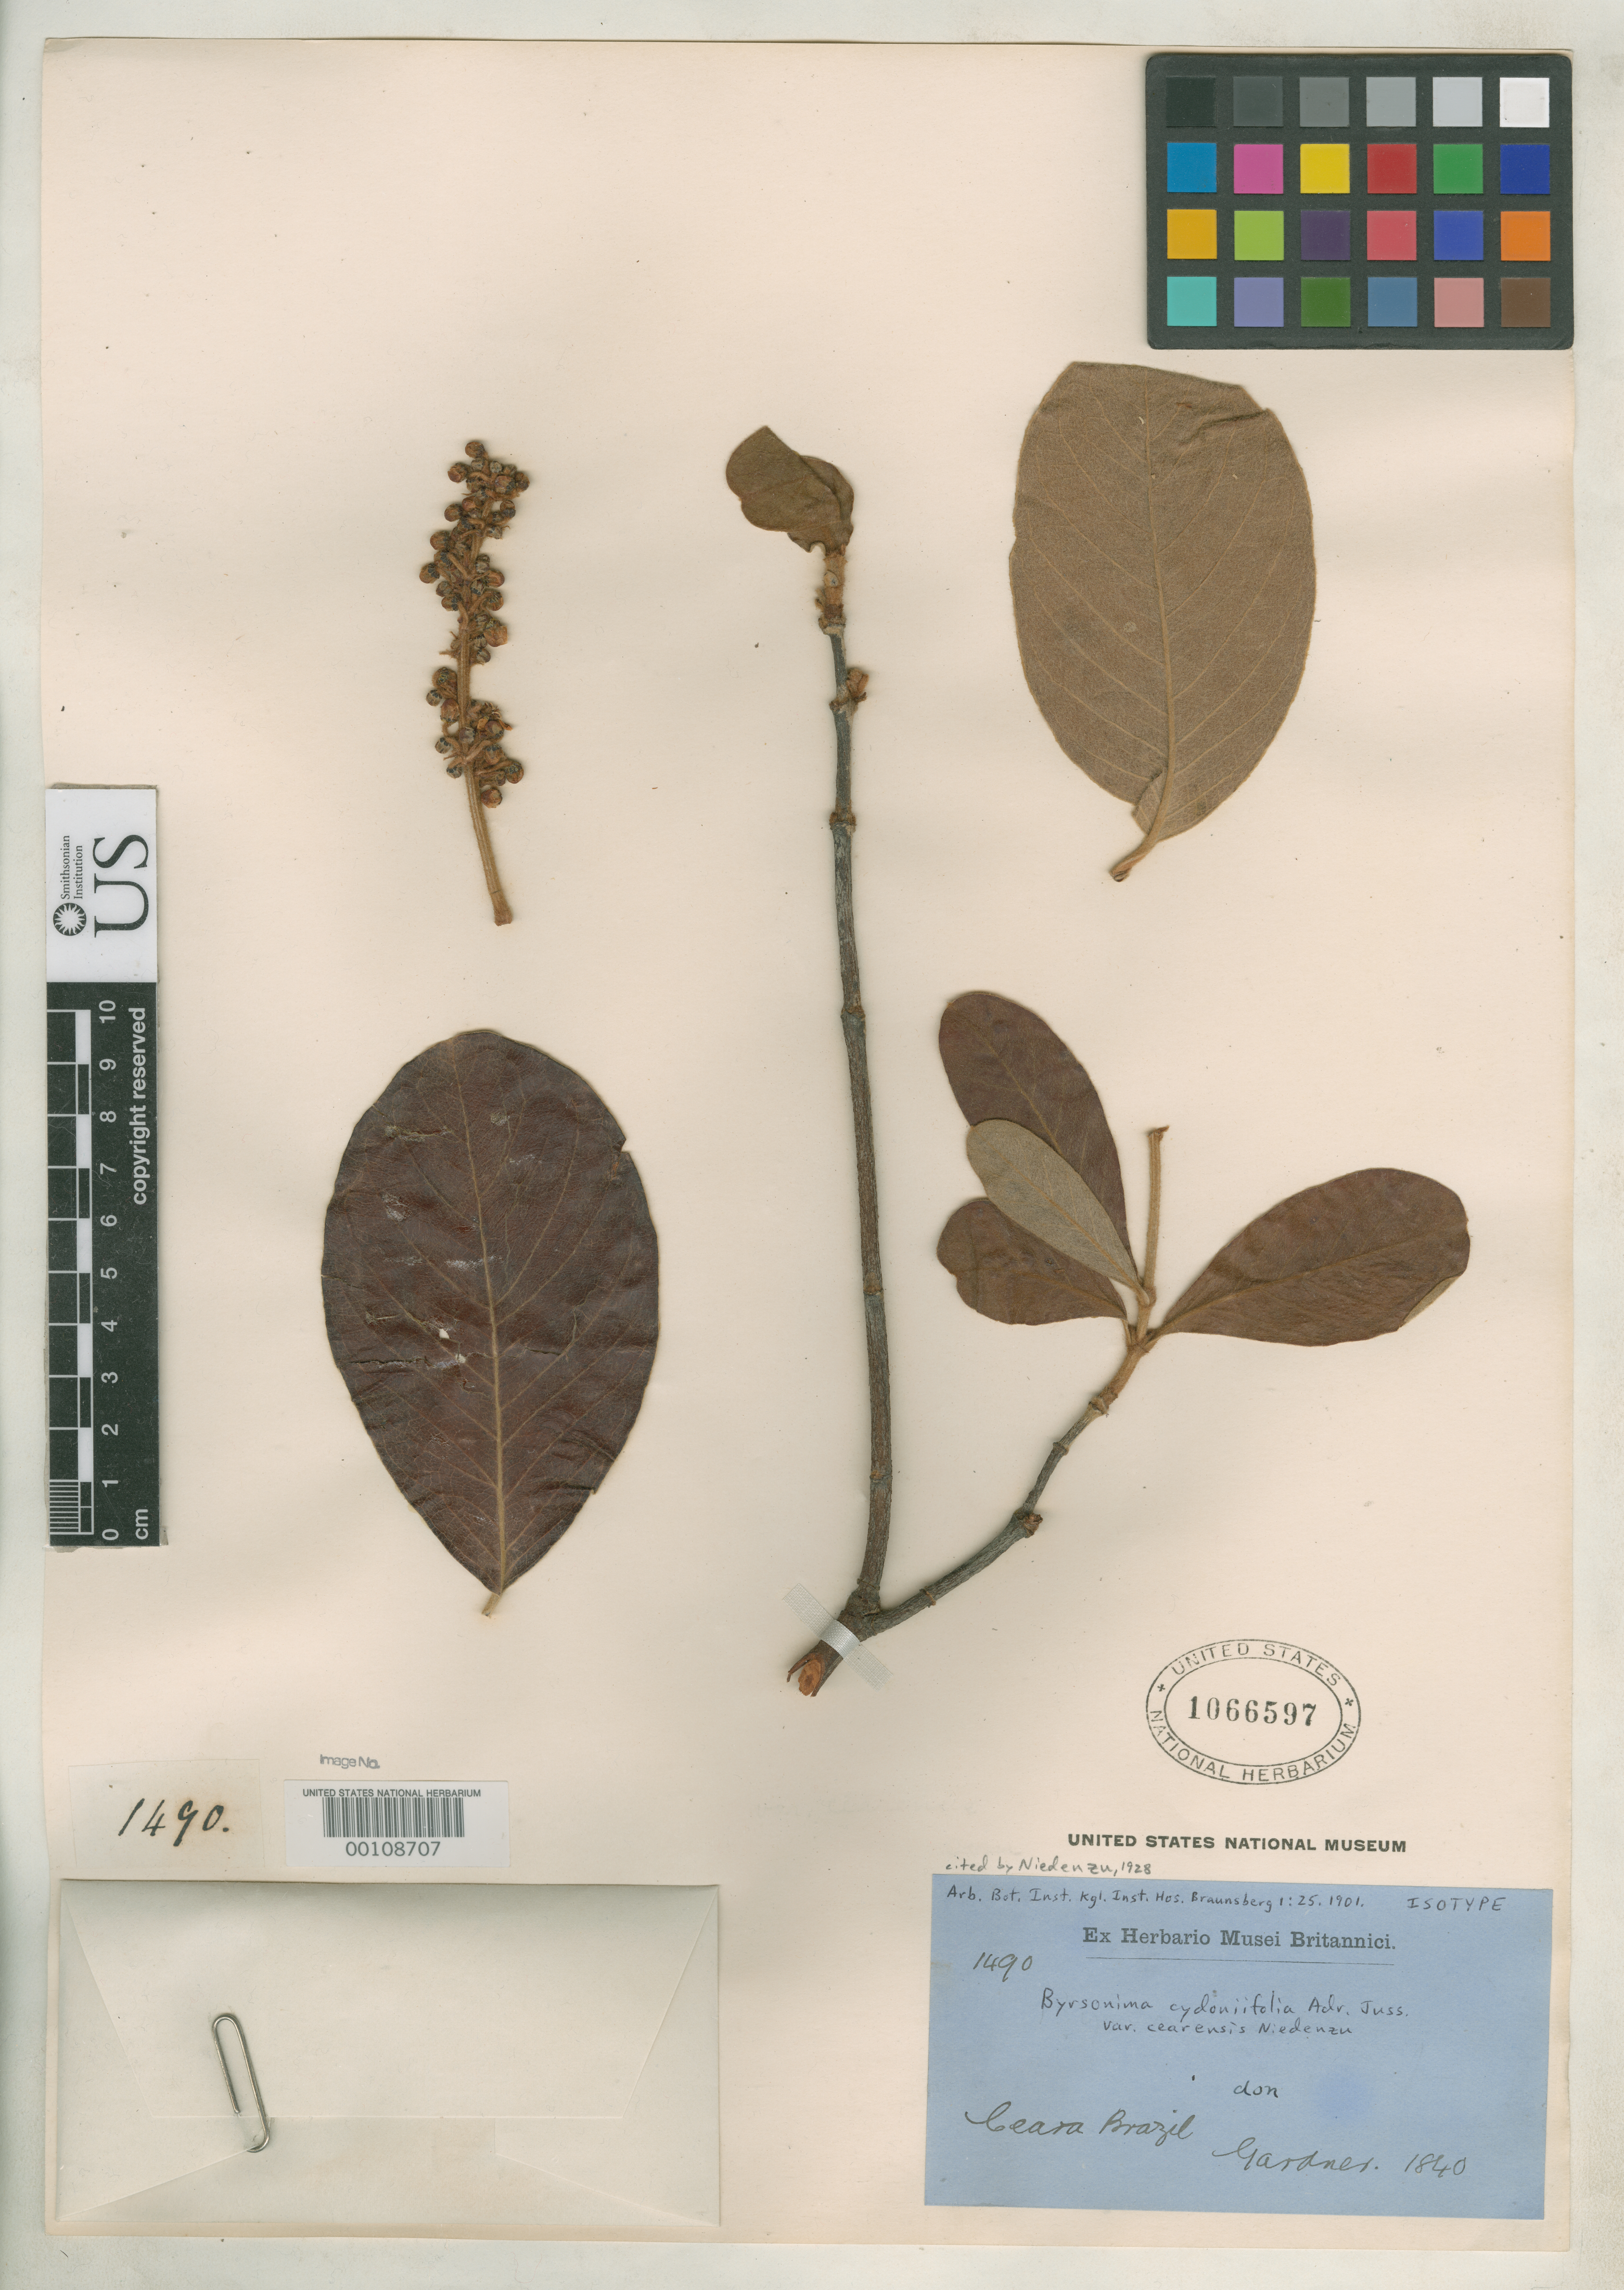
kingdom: Plantae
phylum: Tracheophyta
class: Magnoliopsida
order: Malpighiales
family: Malpighiaceae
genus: Byrsonima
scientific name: Byrsonima cydoniifolia var. cearensis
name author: Nied.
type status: Isotype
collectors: G. Gardner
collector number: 1490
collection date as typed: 1840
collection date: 1840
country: Brazil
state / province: Ceará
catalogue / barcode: US 1066597